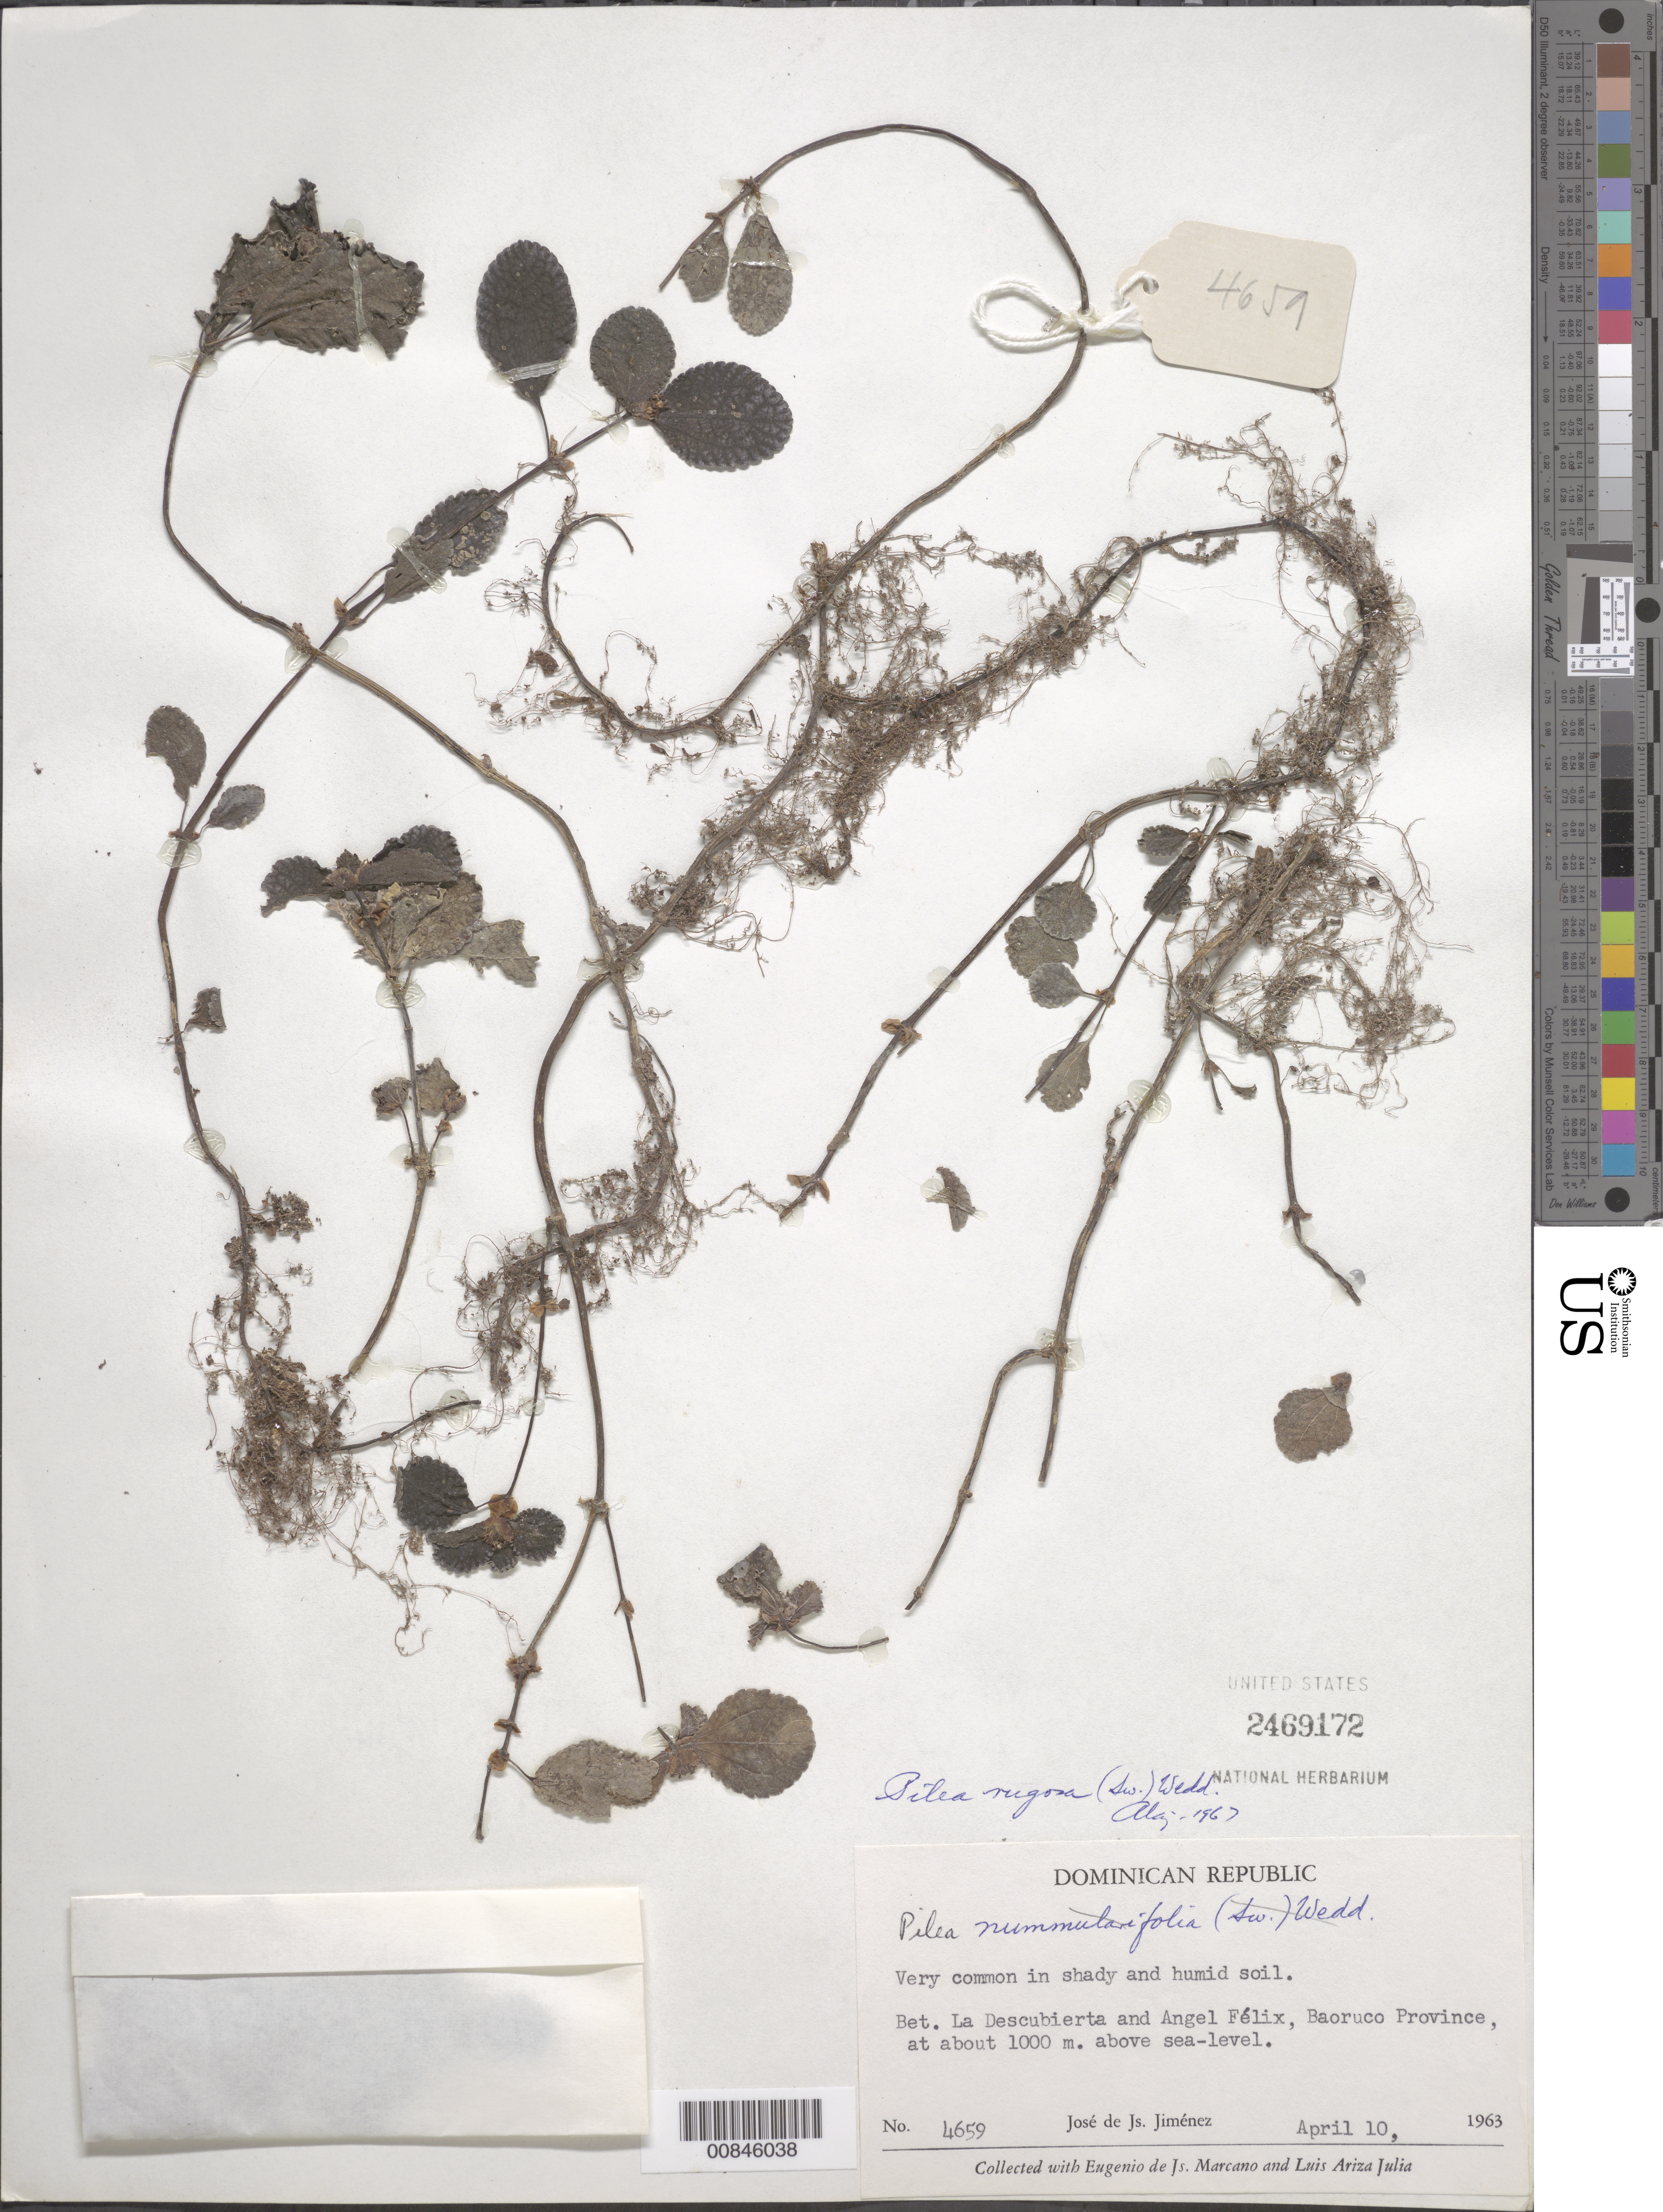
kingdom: Plantae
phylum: Tracheophyta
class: Magnoliopsida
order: Rosales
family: Urticaceae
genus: Pilea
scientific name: Pilea rugosa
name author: (Sw.) Wedd.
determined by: Liogier, Alain H.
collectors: J. J. Jiménez, E. J. Marcano F. & L. Ariza-Julia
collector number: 4659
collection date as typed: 10 Apr 1963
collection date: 1963-04-10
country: Dominican Republic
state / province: Baoruco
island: Hispaniola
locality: Between La Descubierta and Angel Félix.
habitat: Very common in shady and humid soil.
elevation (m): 1000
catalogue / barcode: US 2469172